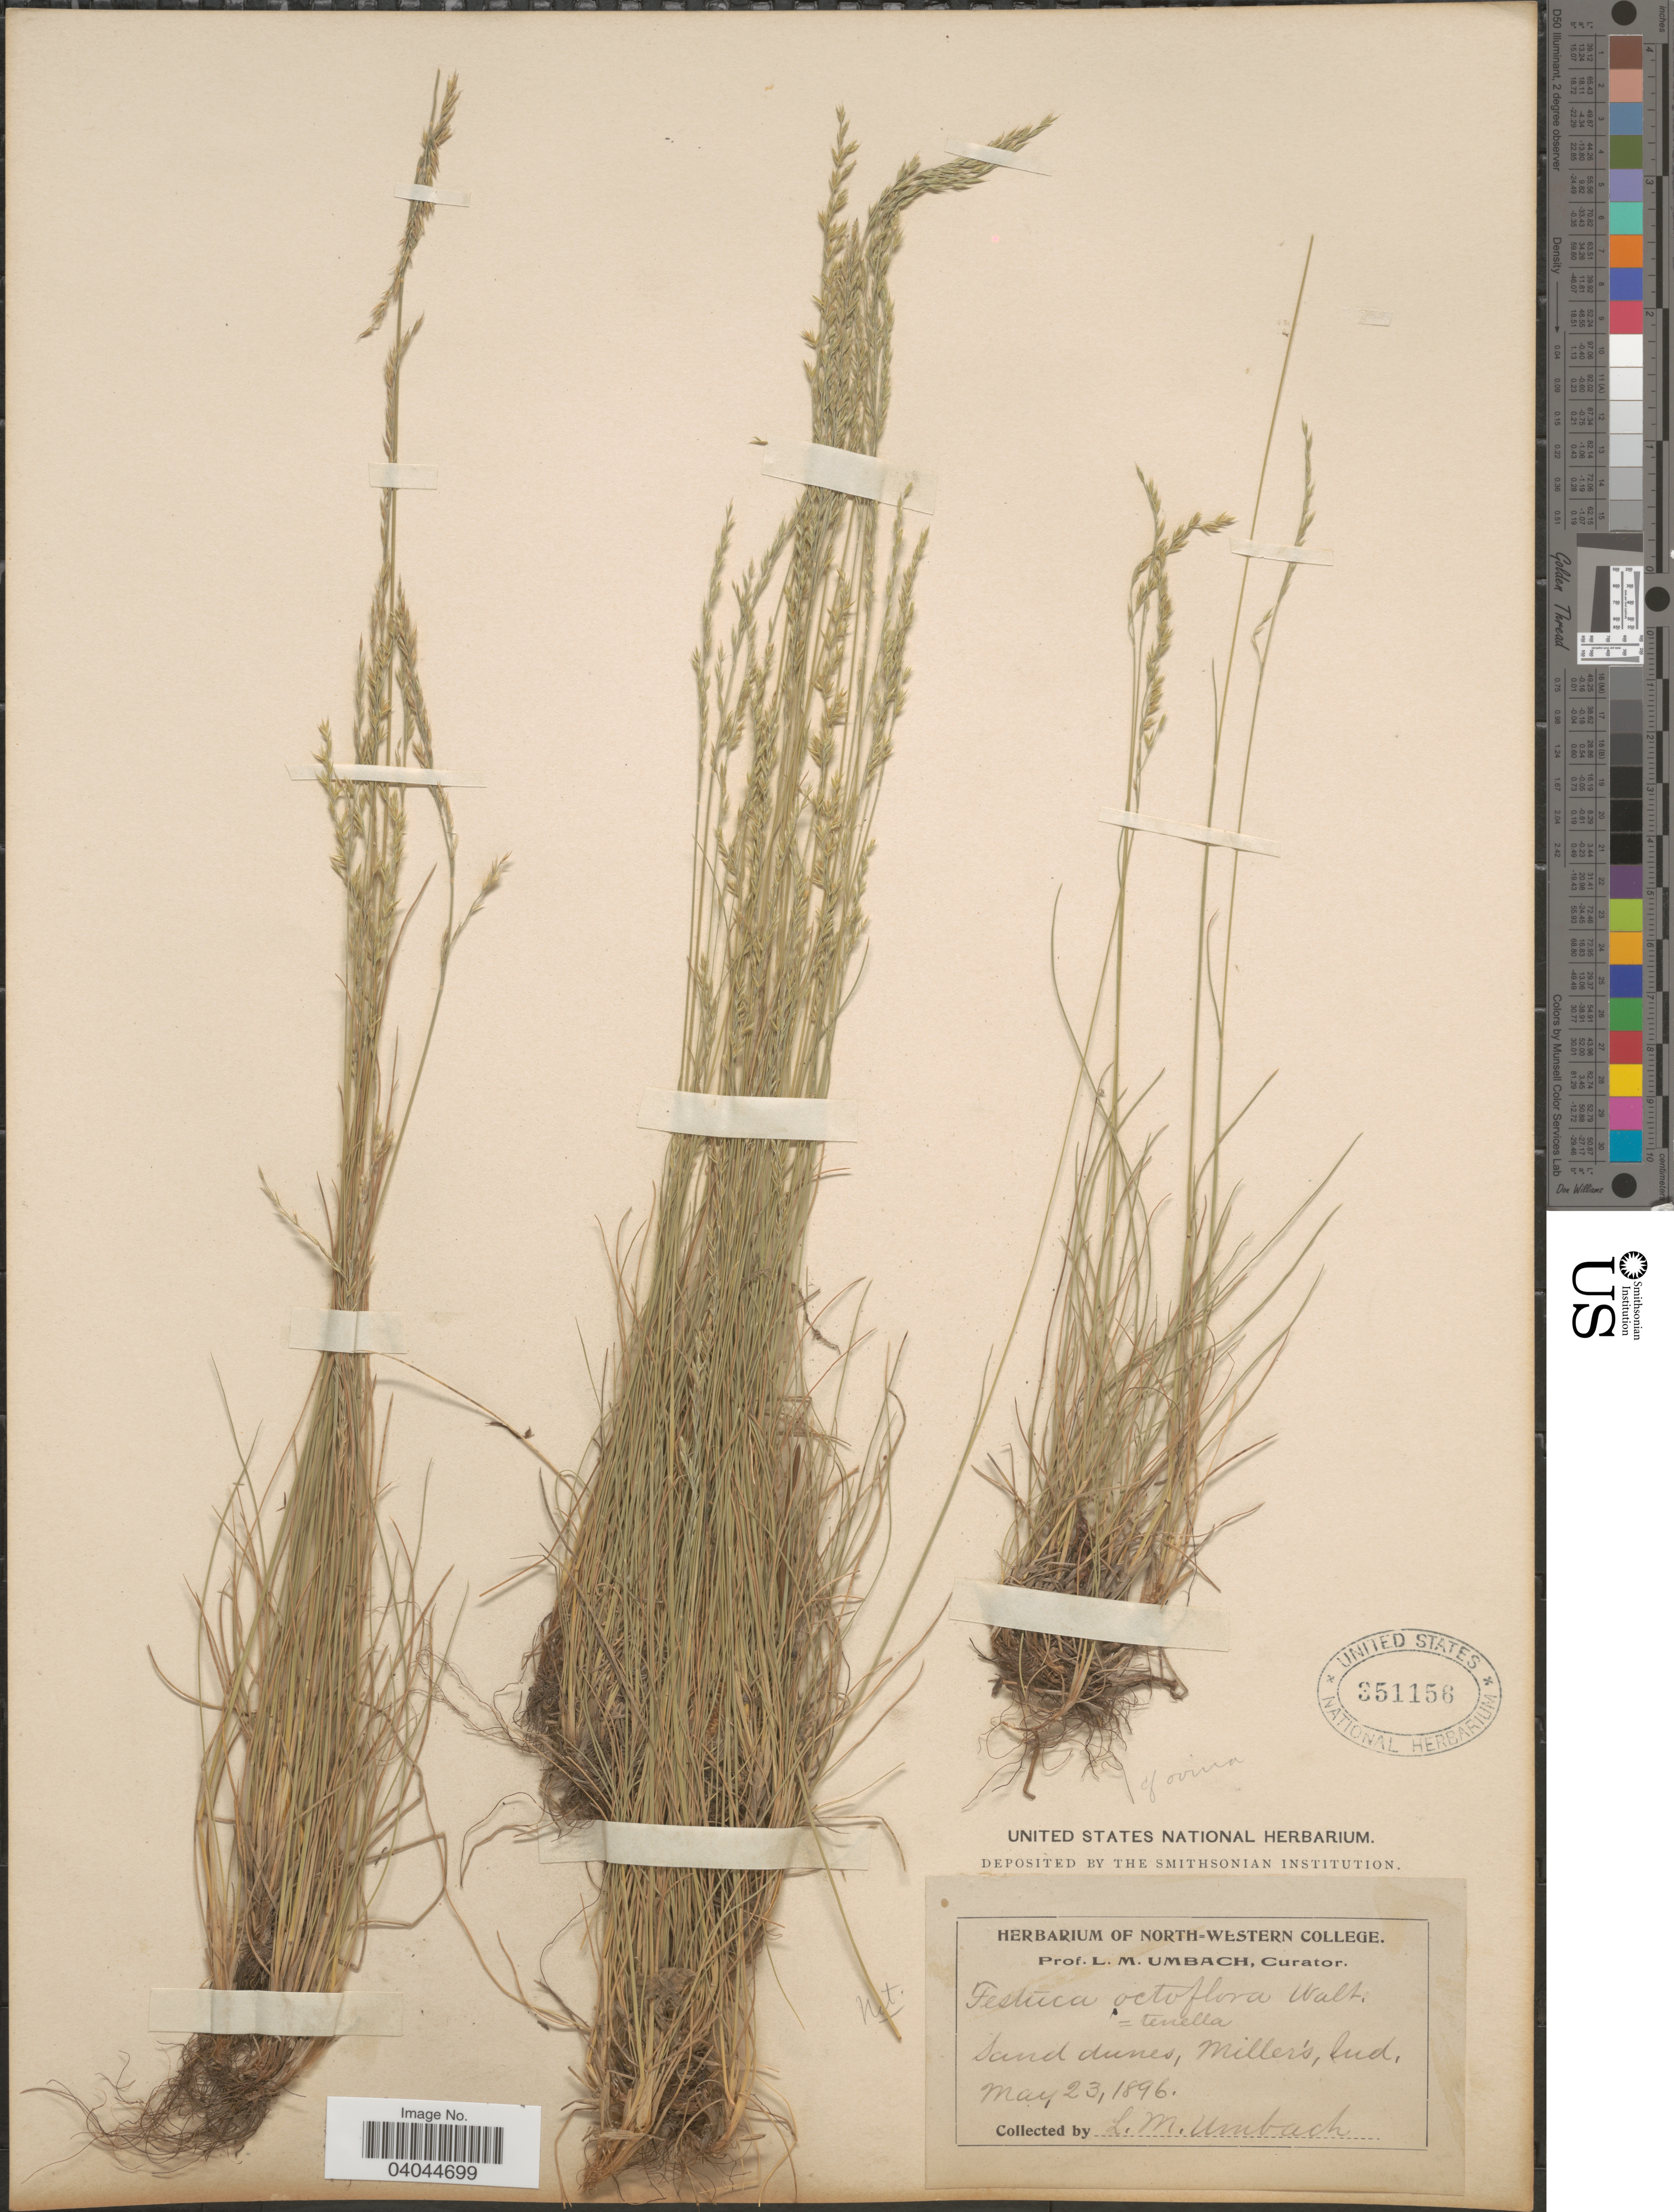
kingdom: Plantae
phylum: Tracheophyta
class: Liliopsida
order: Poales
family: Poaceae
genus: Festuca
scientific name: Festuca ovina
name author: L.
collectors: L. M. Umbach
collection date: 1896-05-23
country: United States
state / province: Indiana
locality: Miller's.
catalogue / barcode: US 351156